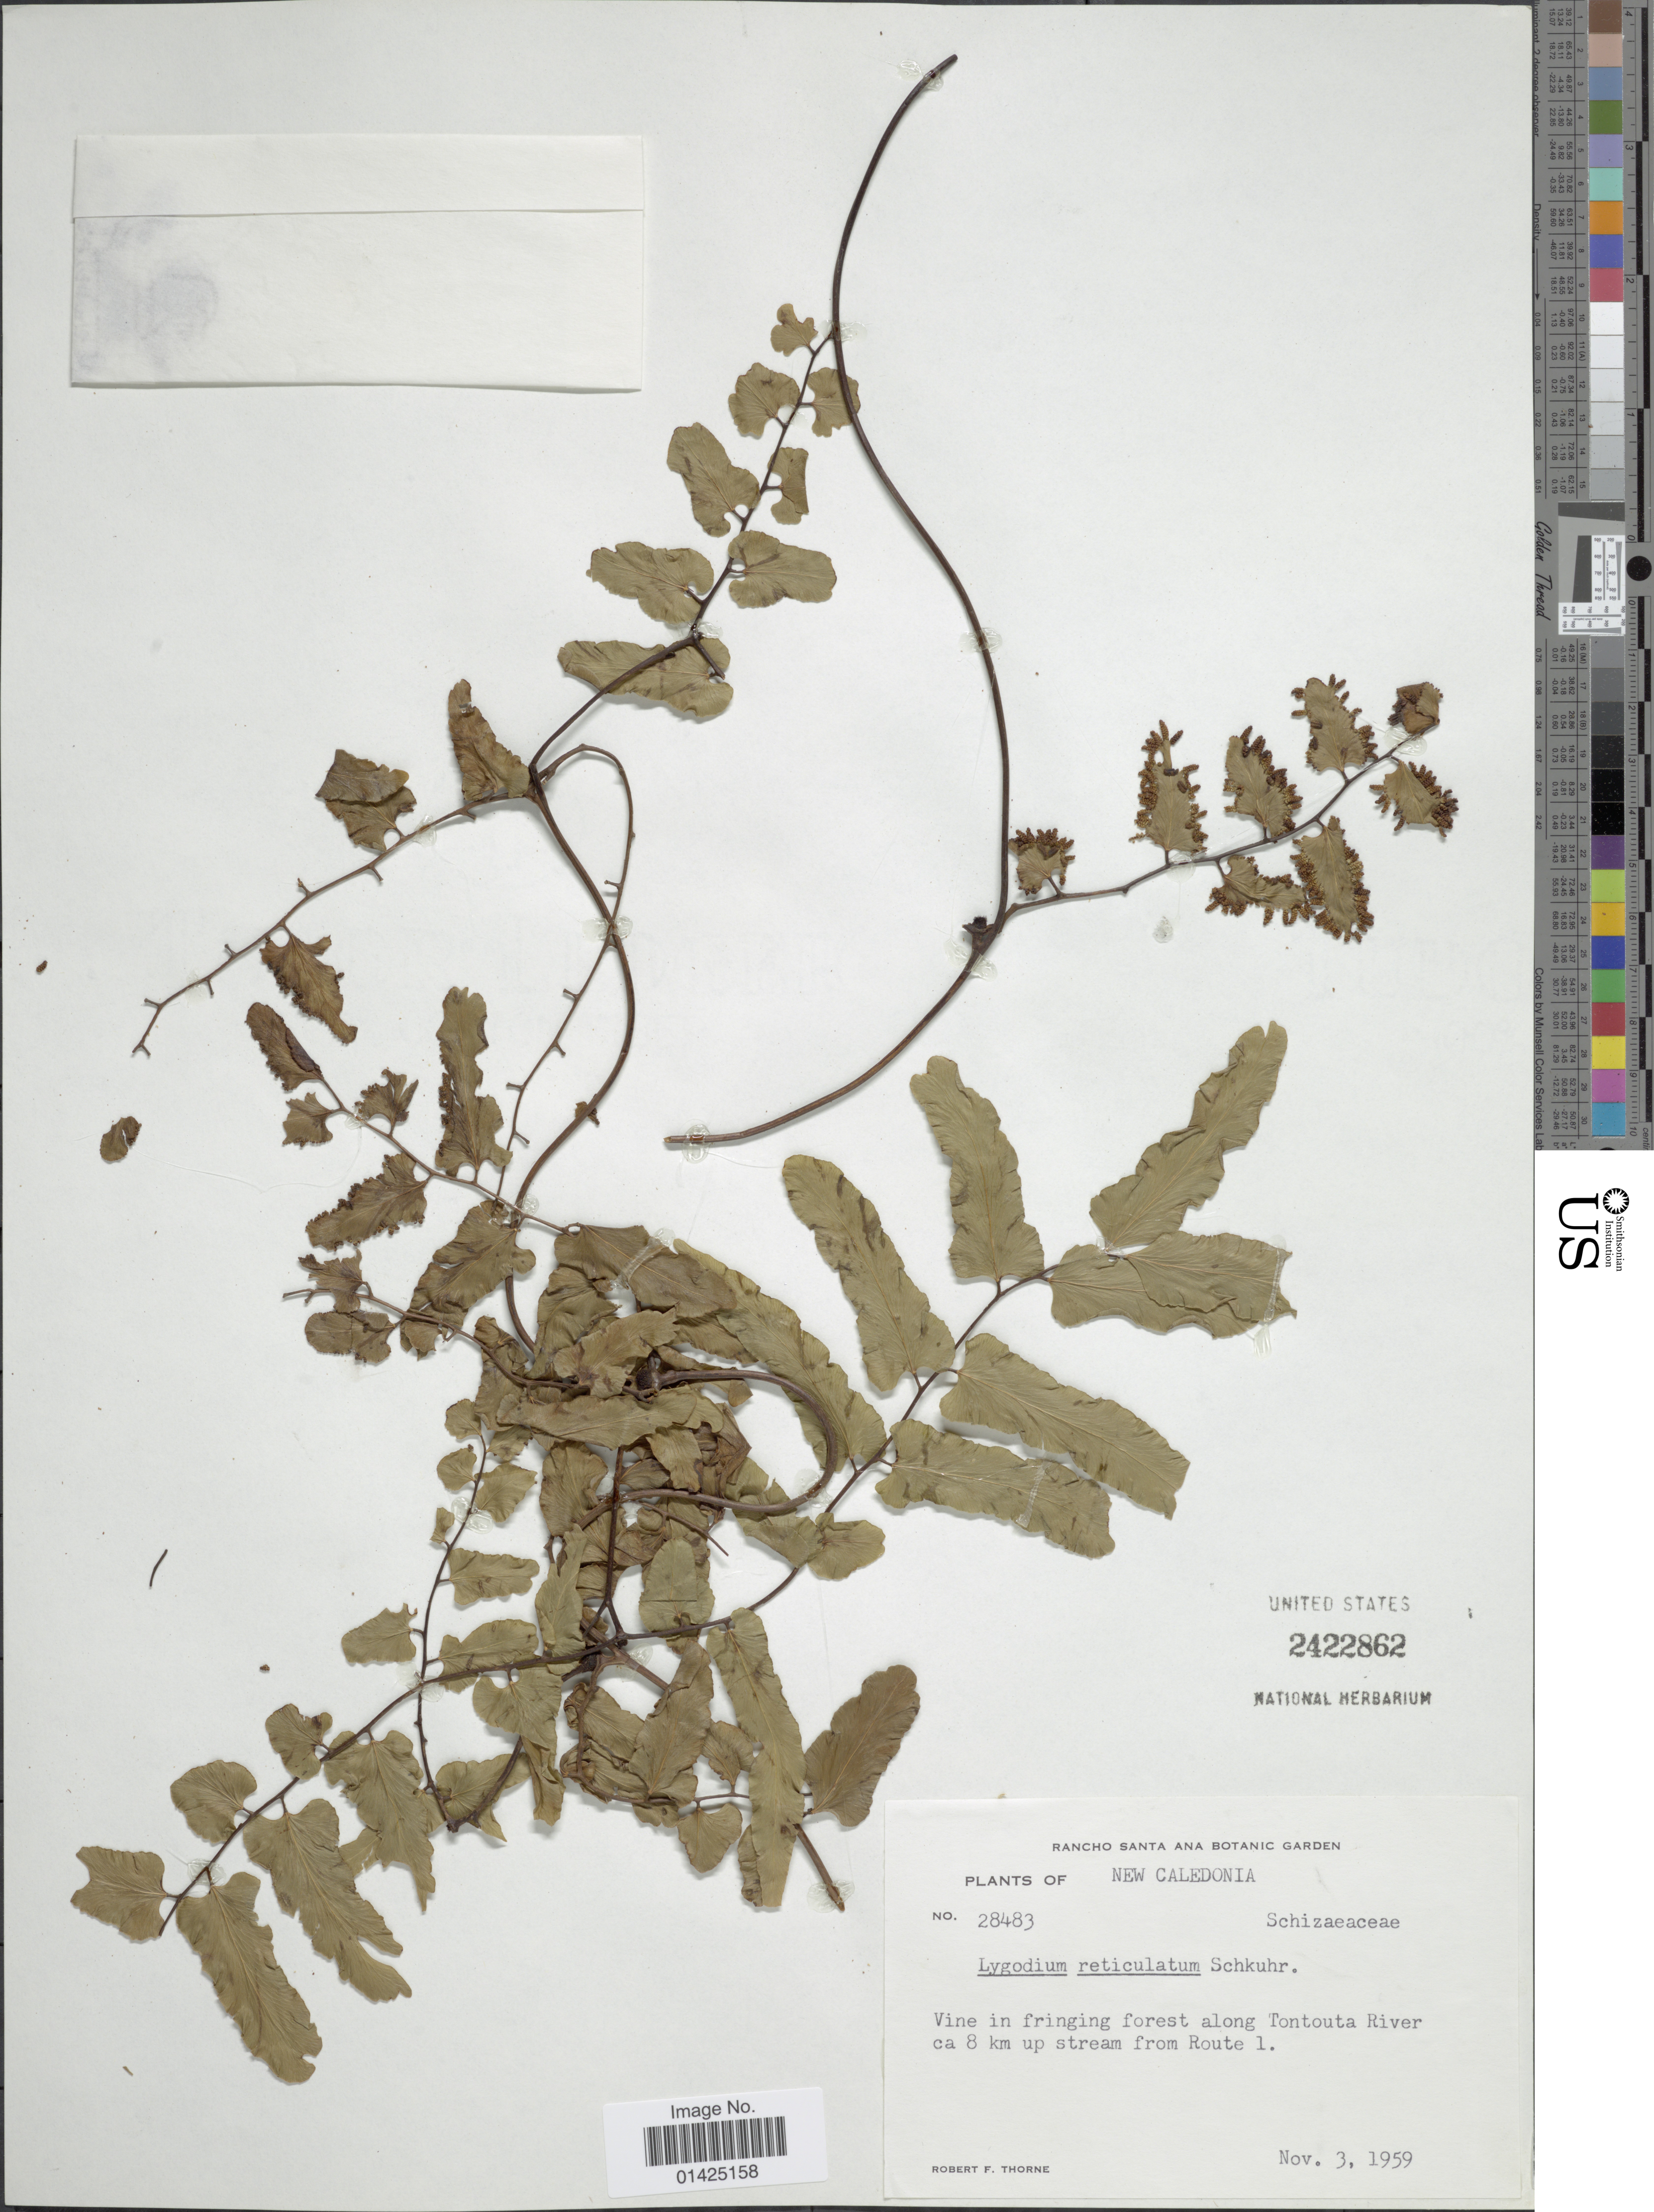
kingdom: Plantae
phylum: Tracheophyta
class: Polypodiopsida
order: Schizaeales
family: Lygodiaceae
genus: Lygodium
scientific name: Lygodium reticulatum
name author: Schkuhr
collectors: R. F. Thorne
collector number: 28483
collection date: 1959-11-03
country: New Caledonia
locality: Vine in fringing forest along Tontouta River ca 8 km up stream from Route 1.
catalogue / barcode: US 2422862